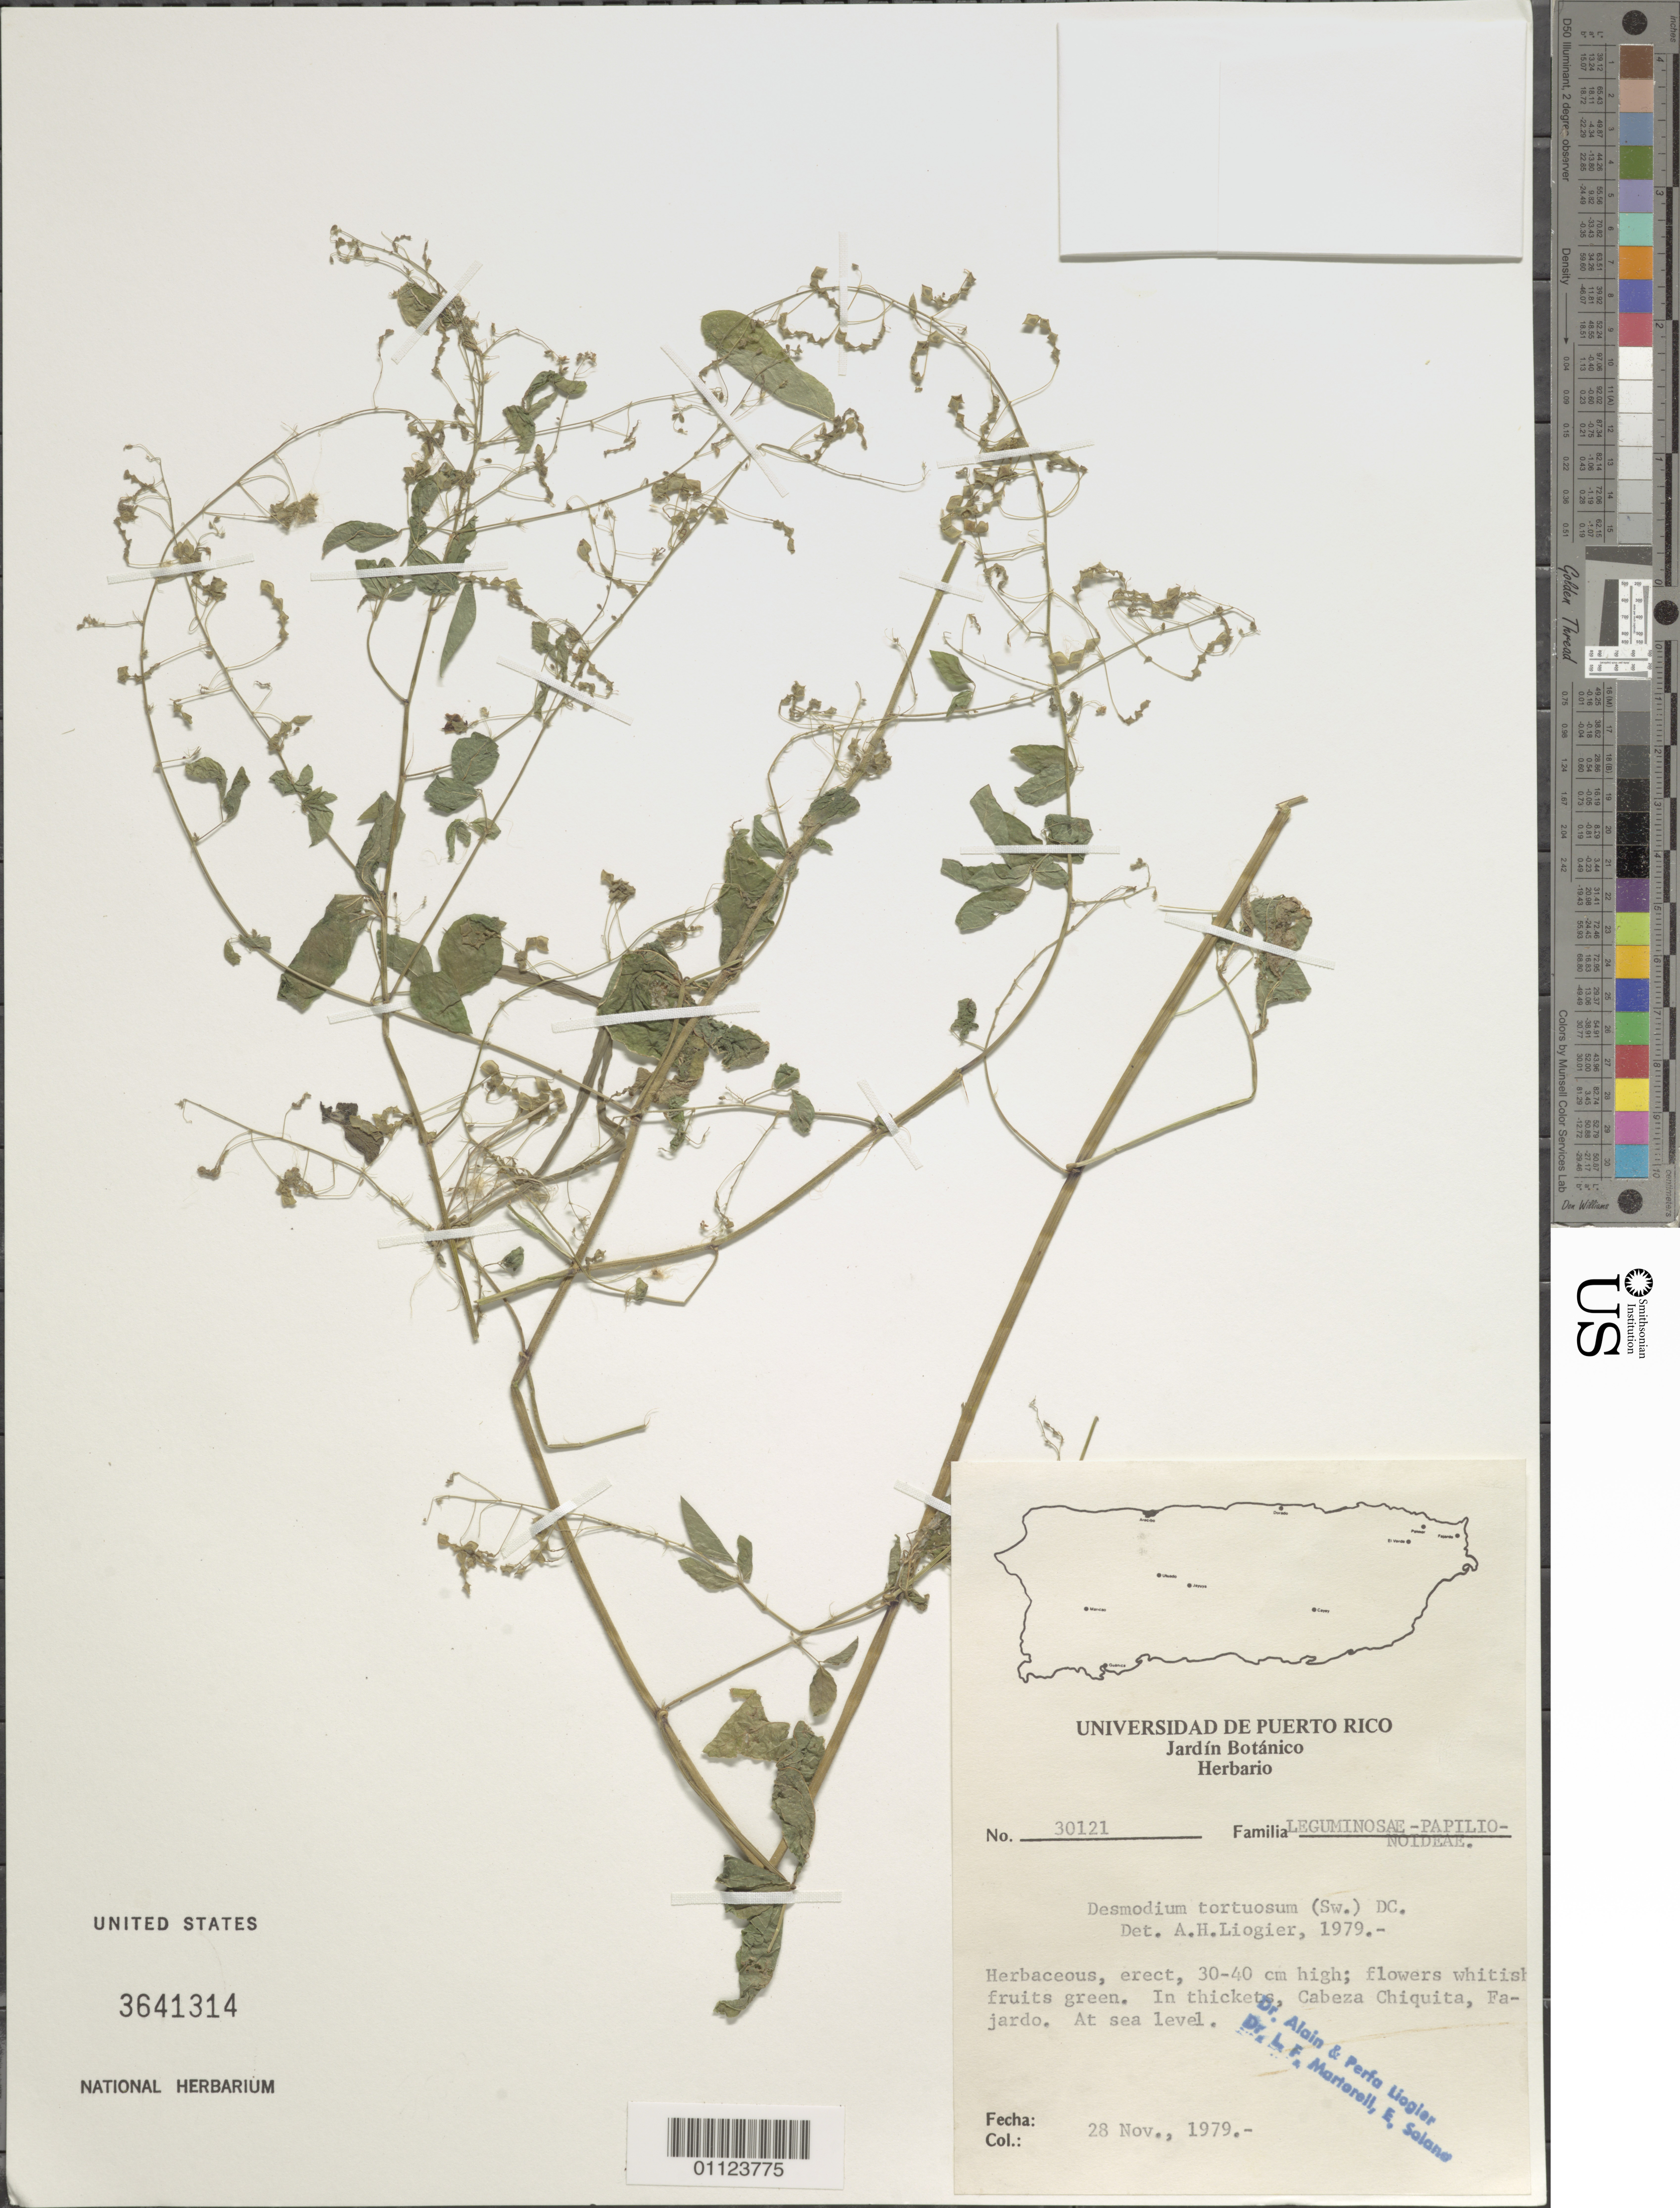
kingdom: Plantae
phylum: Tracheophyta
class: Magnoliopsida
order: Fabales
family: Fabaceae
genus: Desmodium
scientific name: Desmodium tortuosum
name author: (Sw.) DC.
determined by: Liogier, Alain H.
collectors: A. H. Liogier, M. P. Liogier, L. Martorell & E. Solano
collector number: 30121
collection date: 1979-11-28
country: Puerto Rico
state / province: Fajardo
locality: Cabeza Chiquita, Fajardo.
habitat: In thickets.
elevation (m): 0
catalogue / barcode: US 3641314